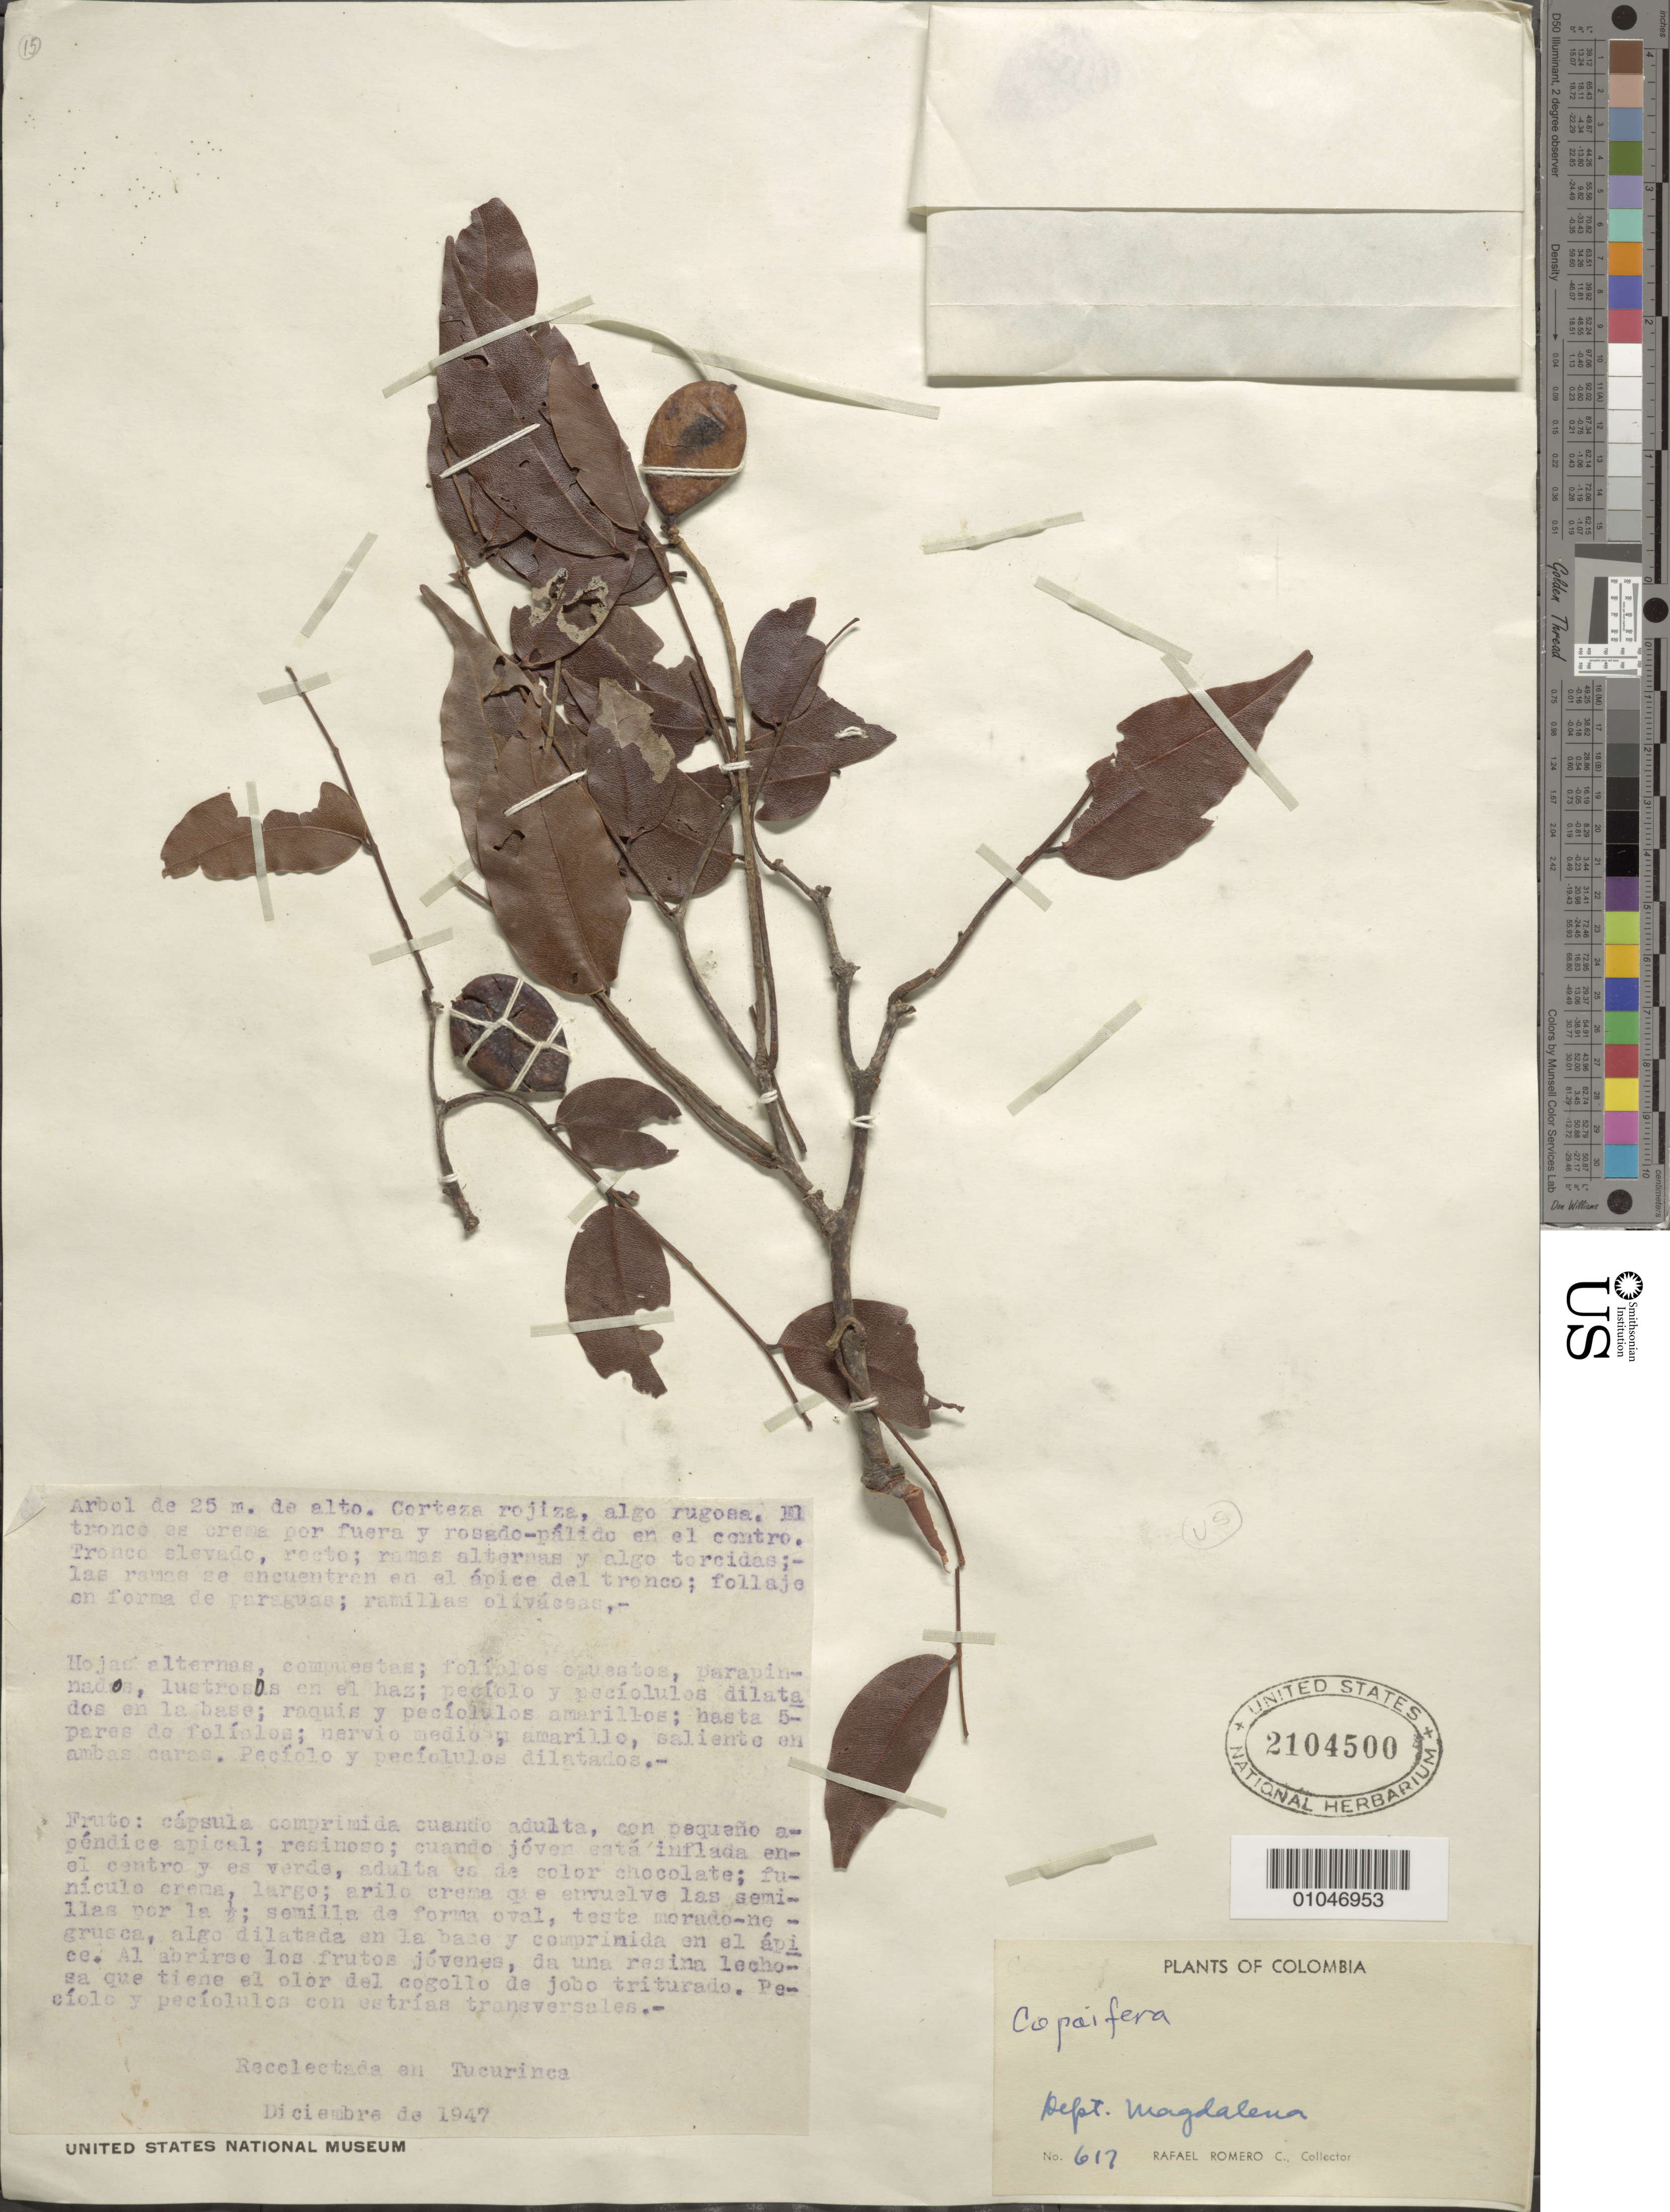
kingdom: Plantae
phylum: Tracheophyta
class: Magnoliopsida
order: Fabales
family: Fabaceae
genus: Copaifera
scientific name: Copaifera sp.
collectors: R. Romero Castañeda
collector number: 617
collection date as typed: Dec 1947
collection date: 1947-12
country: Colombia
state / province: Magdalena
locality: Tucurinca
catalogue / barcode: US 2104500